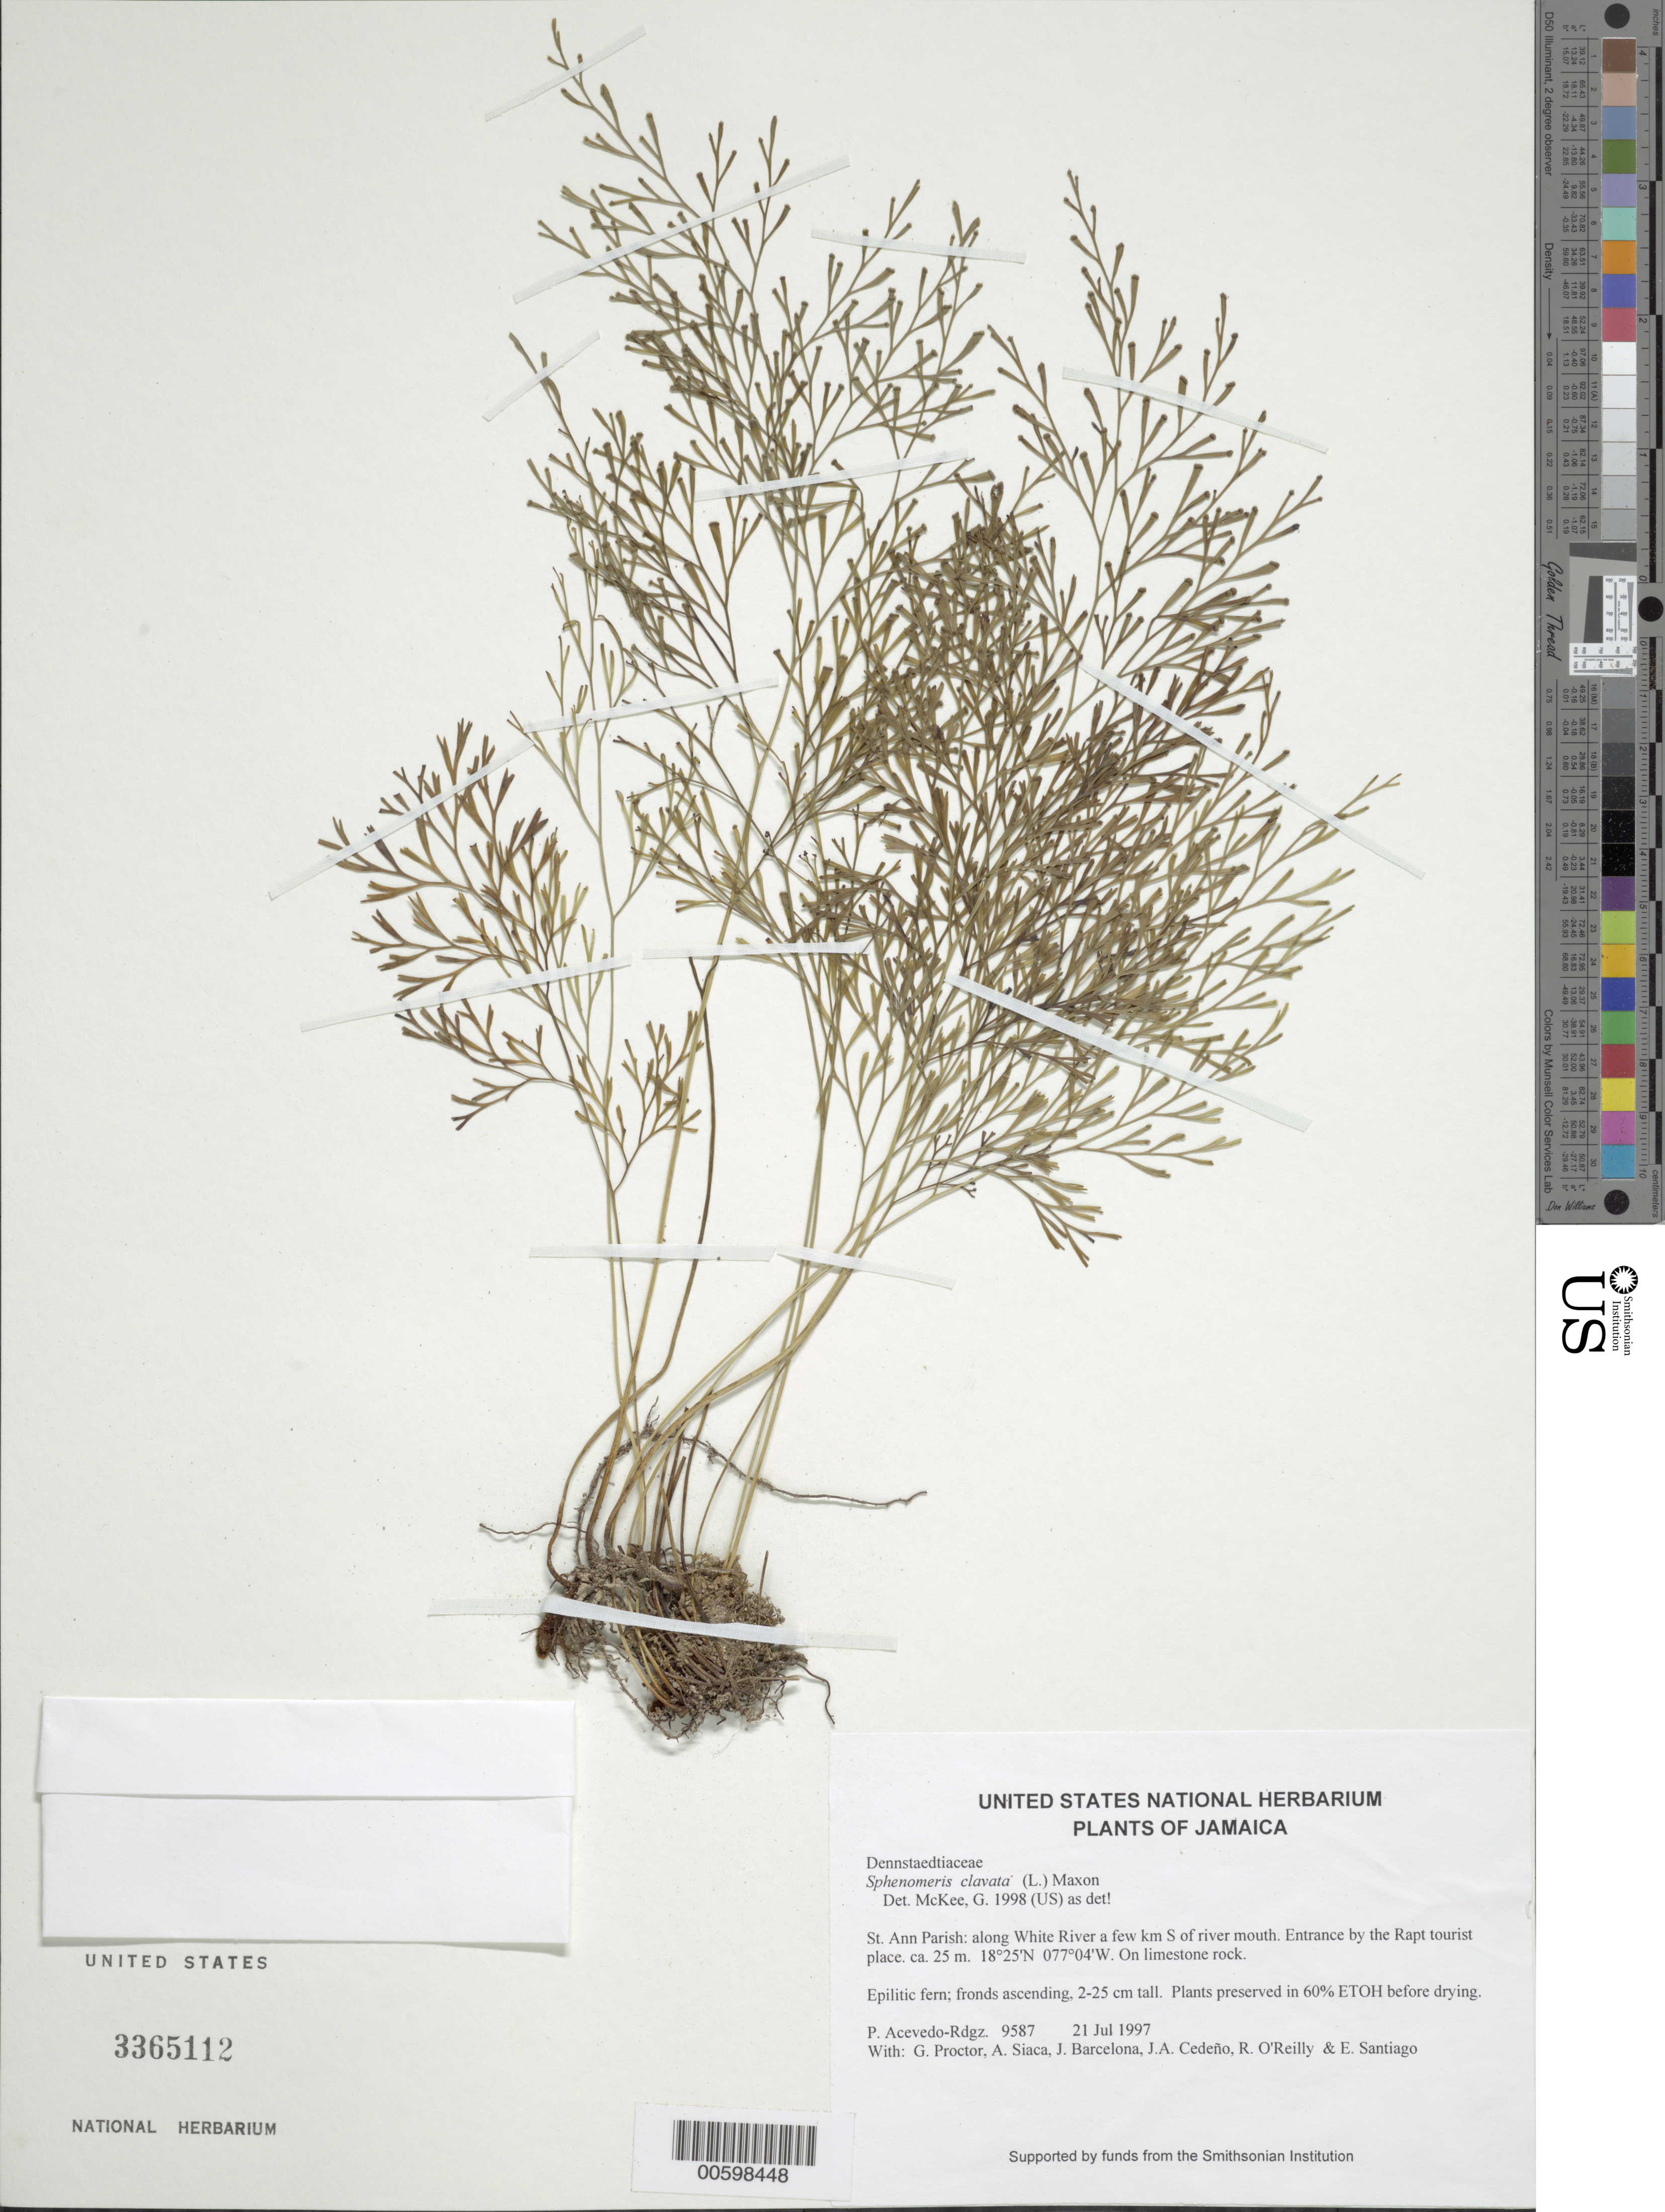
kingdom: Plantae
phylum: Tracheophyta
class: Polypodiopsida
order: Polypodiales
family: Lindsaeaceae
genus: Sphenomeris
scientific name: Sphenomeris clavata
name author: (L.) Maxon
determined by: McKee, G. S., (US), NMNH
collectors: P. Acevedo-Rodr., G. R. Proctor, A. Siaca, J. Barcelona, J. A. Cedeño M. & R. O'Reilly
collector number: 9587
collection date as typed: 21 Jul 1997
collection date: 1997-07-21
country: Jamaica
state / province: Saint Ann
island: Jamaica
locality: St. Ann Parish: along White River a few km S of river mouth. Entrance by the Rapt tourist place.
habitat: On limestone rock.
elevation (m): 25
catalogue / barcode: US 3365112